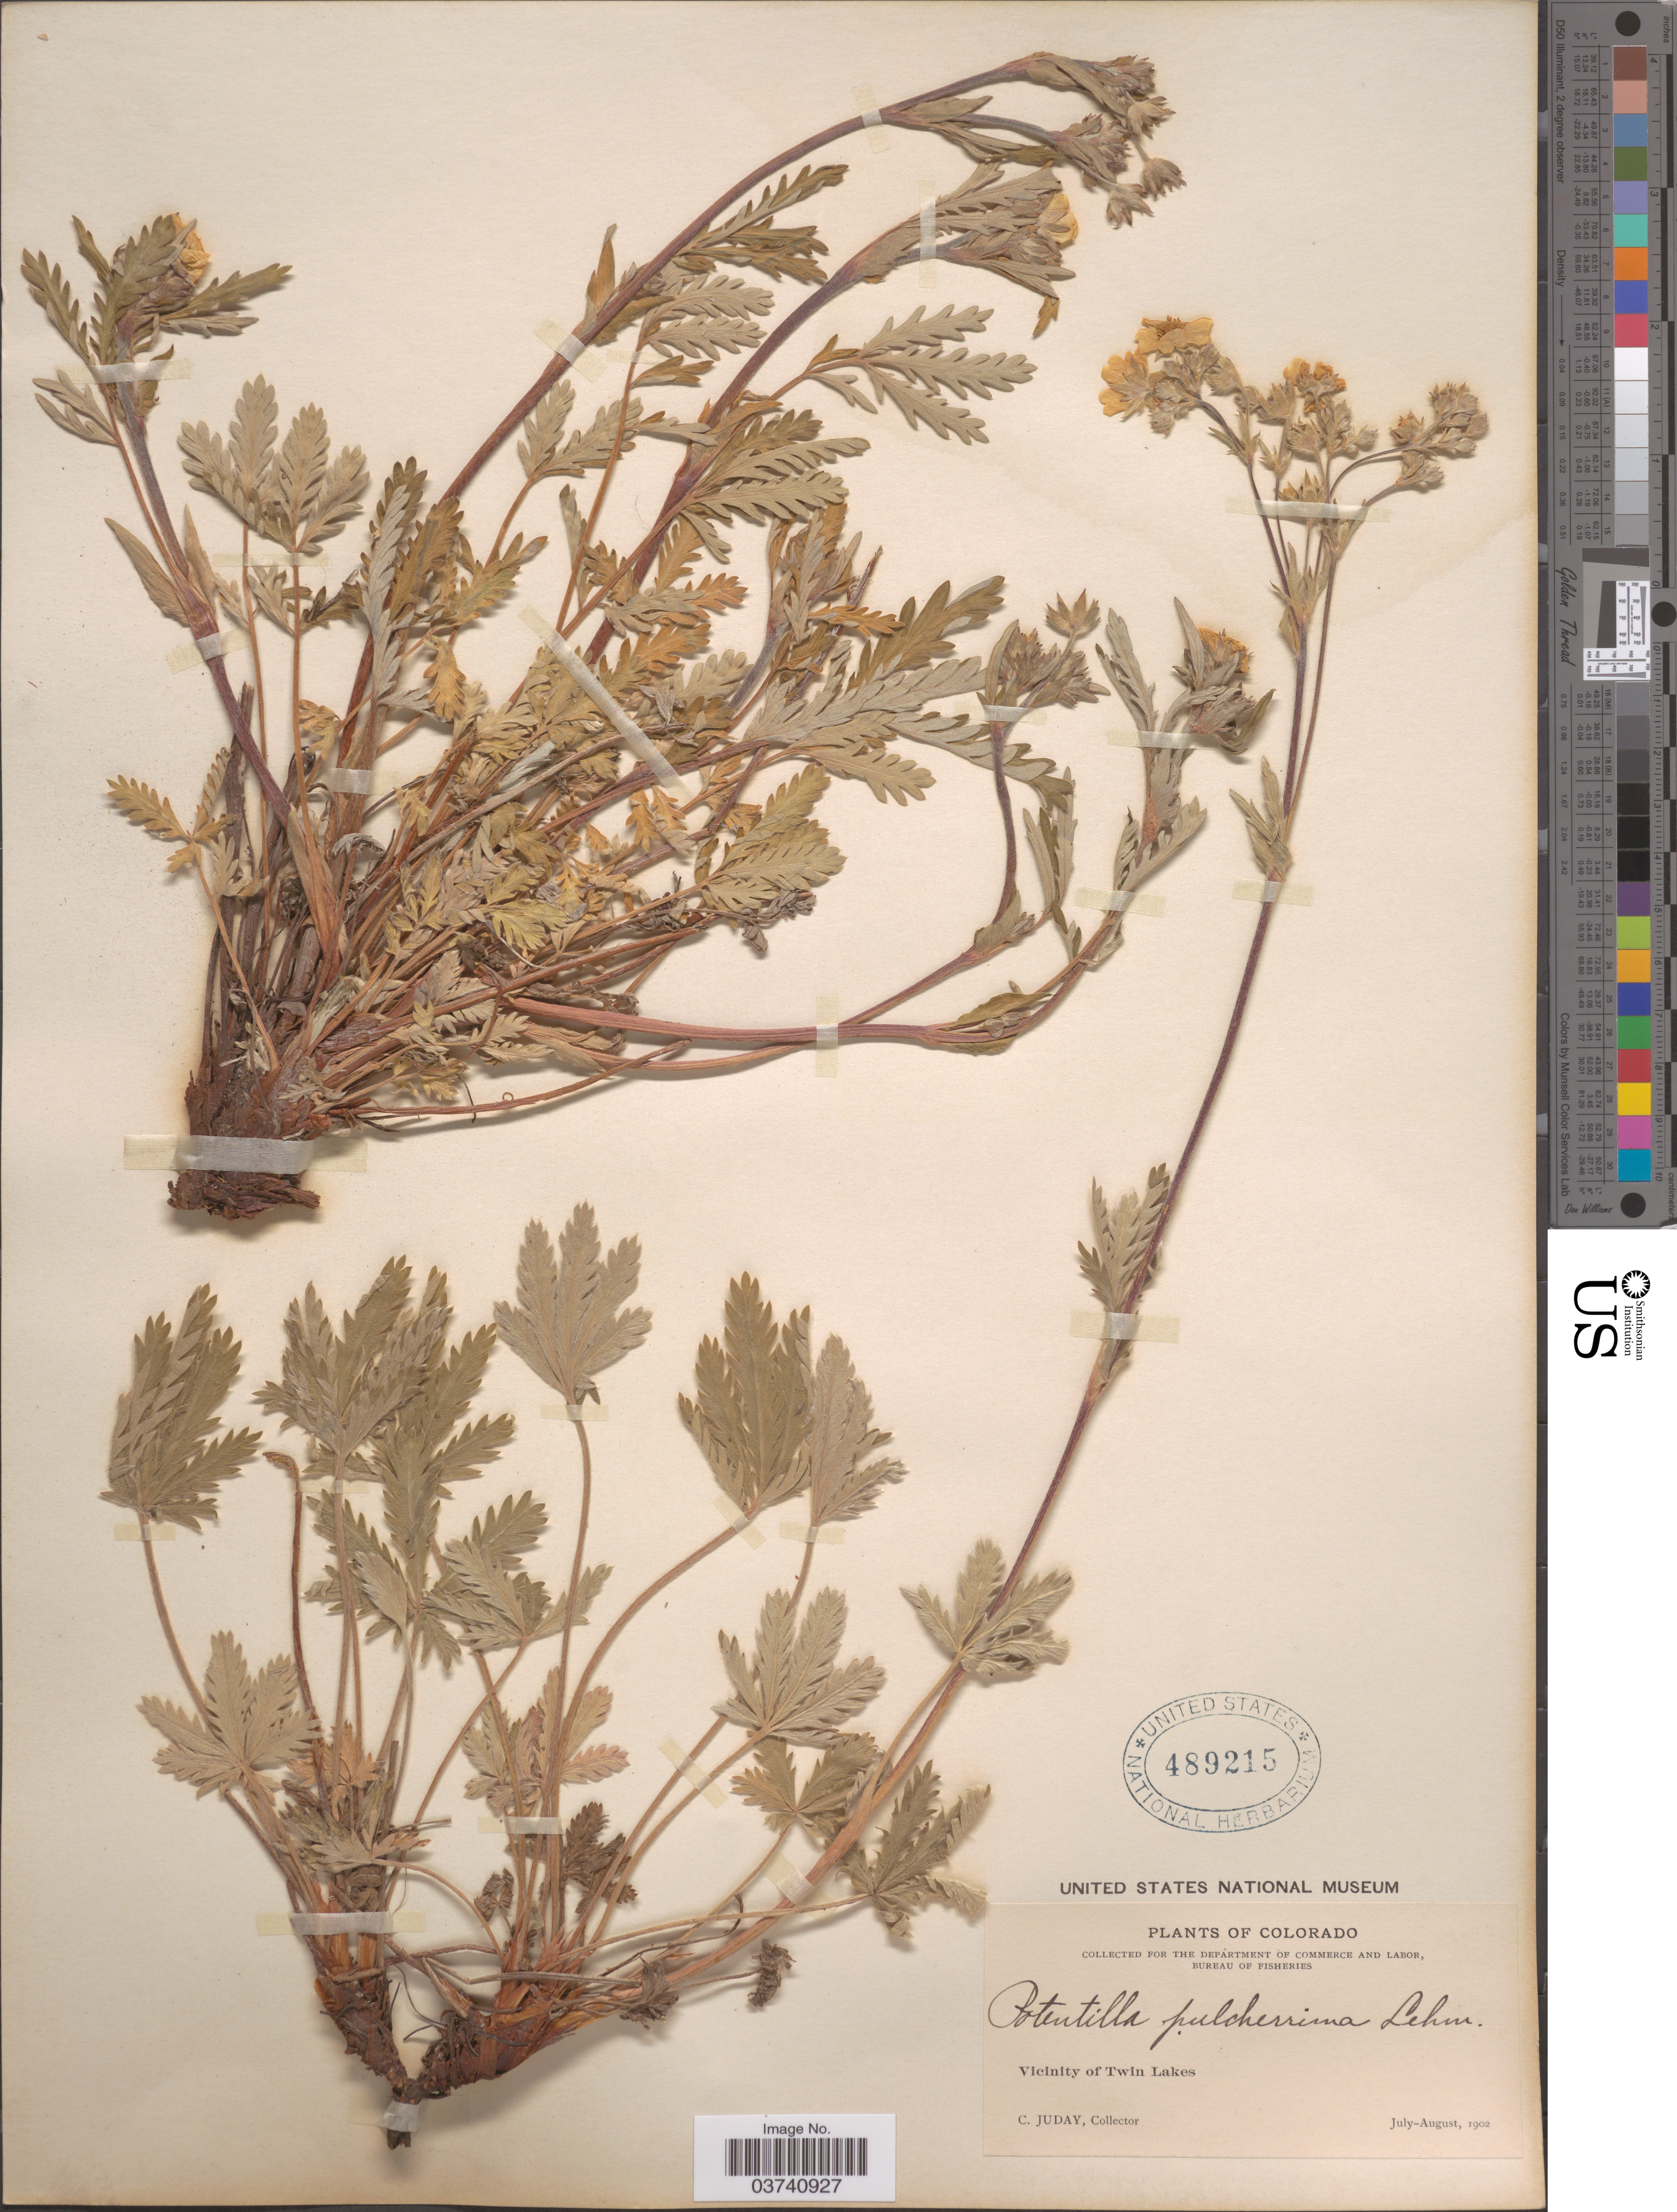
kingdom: Plantae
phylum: Tracheophyta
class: Magnoliopsida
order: Rosales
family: Rosaceae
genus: Potentilla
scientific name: Potentilla pulcherrima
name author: Lehm.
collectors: C. Juday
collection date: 1902-07/1902-08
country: United States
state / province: Colorado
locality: Vicinity of Twin Lakes.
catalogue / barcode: US 489215